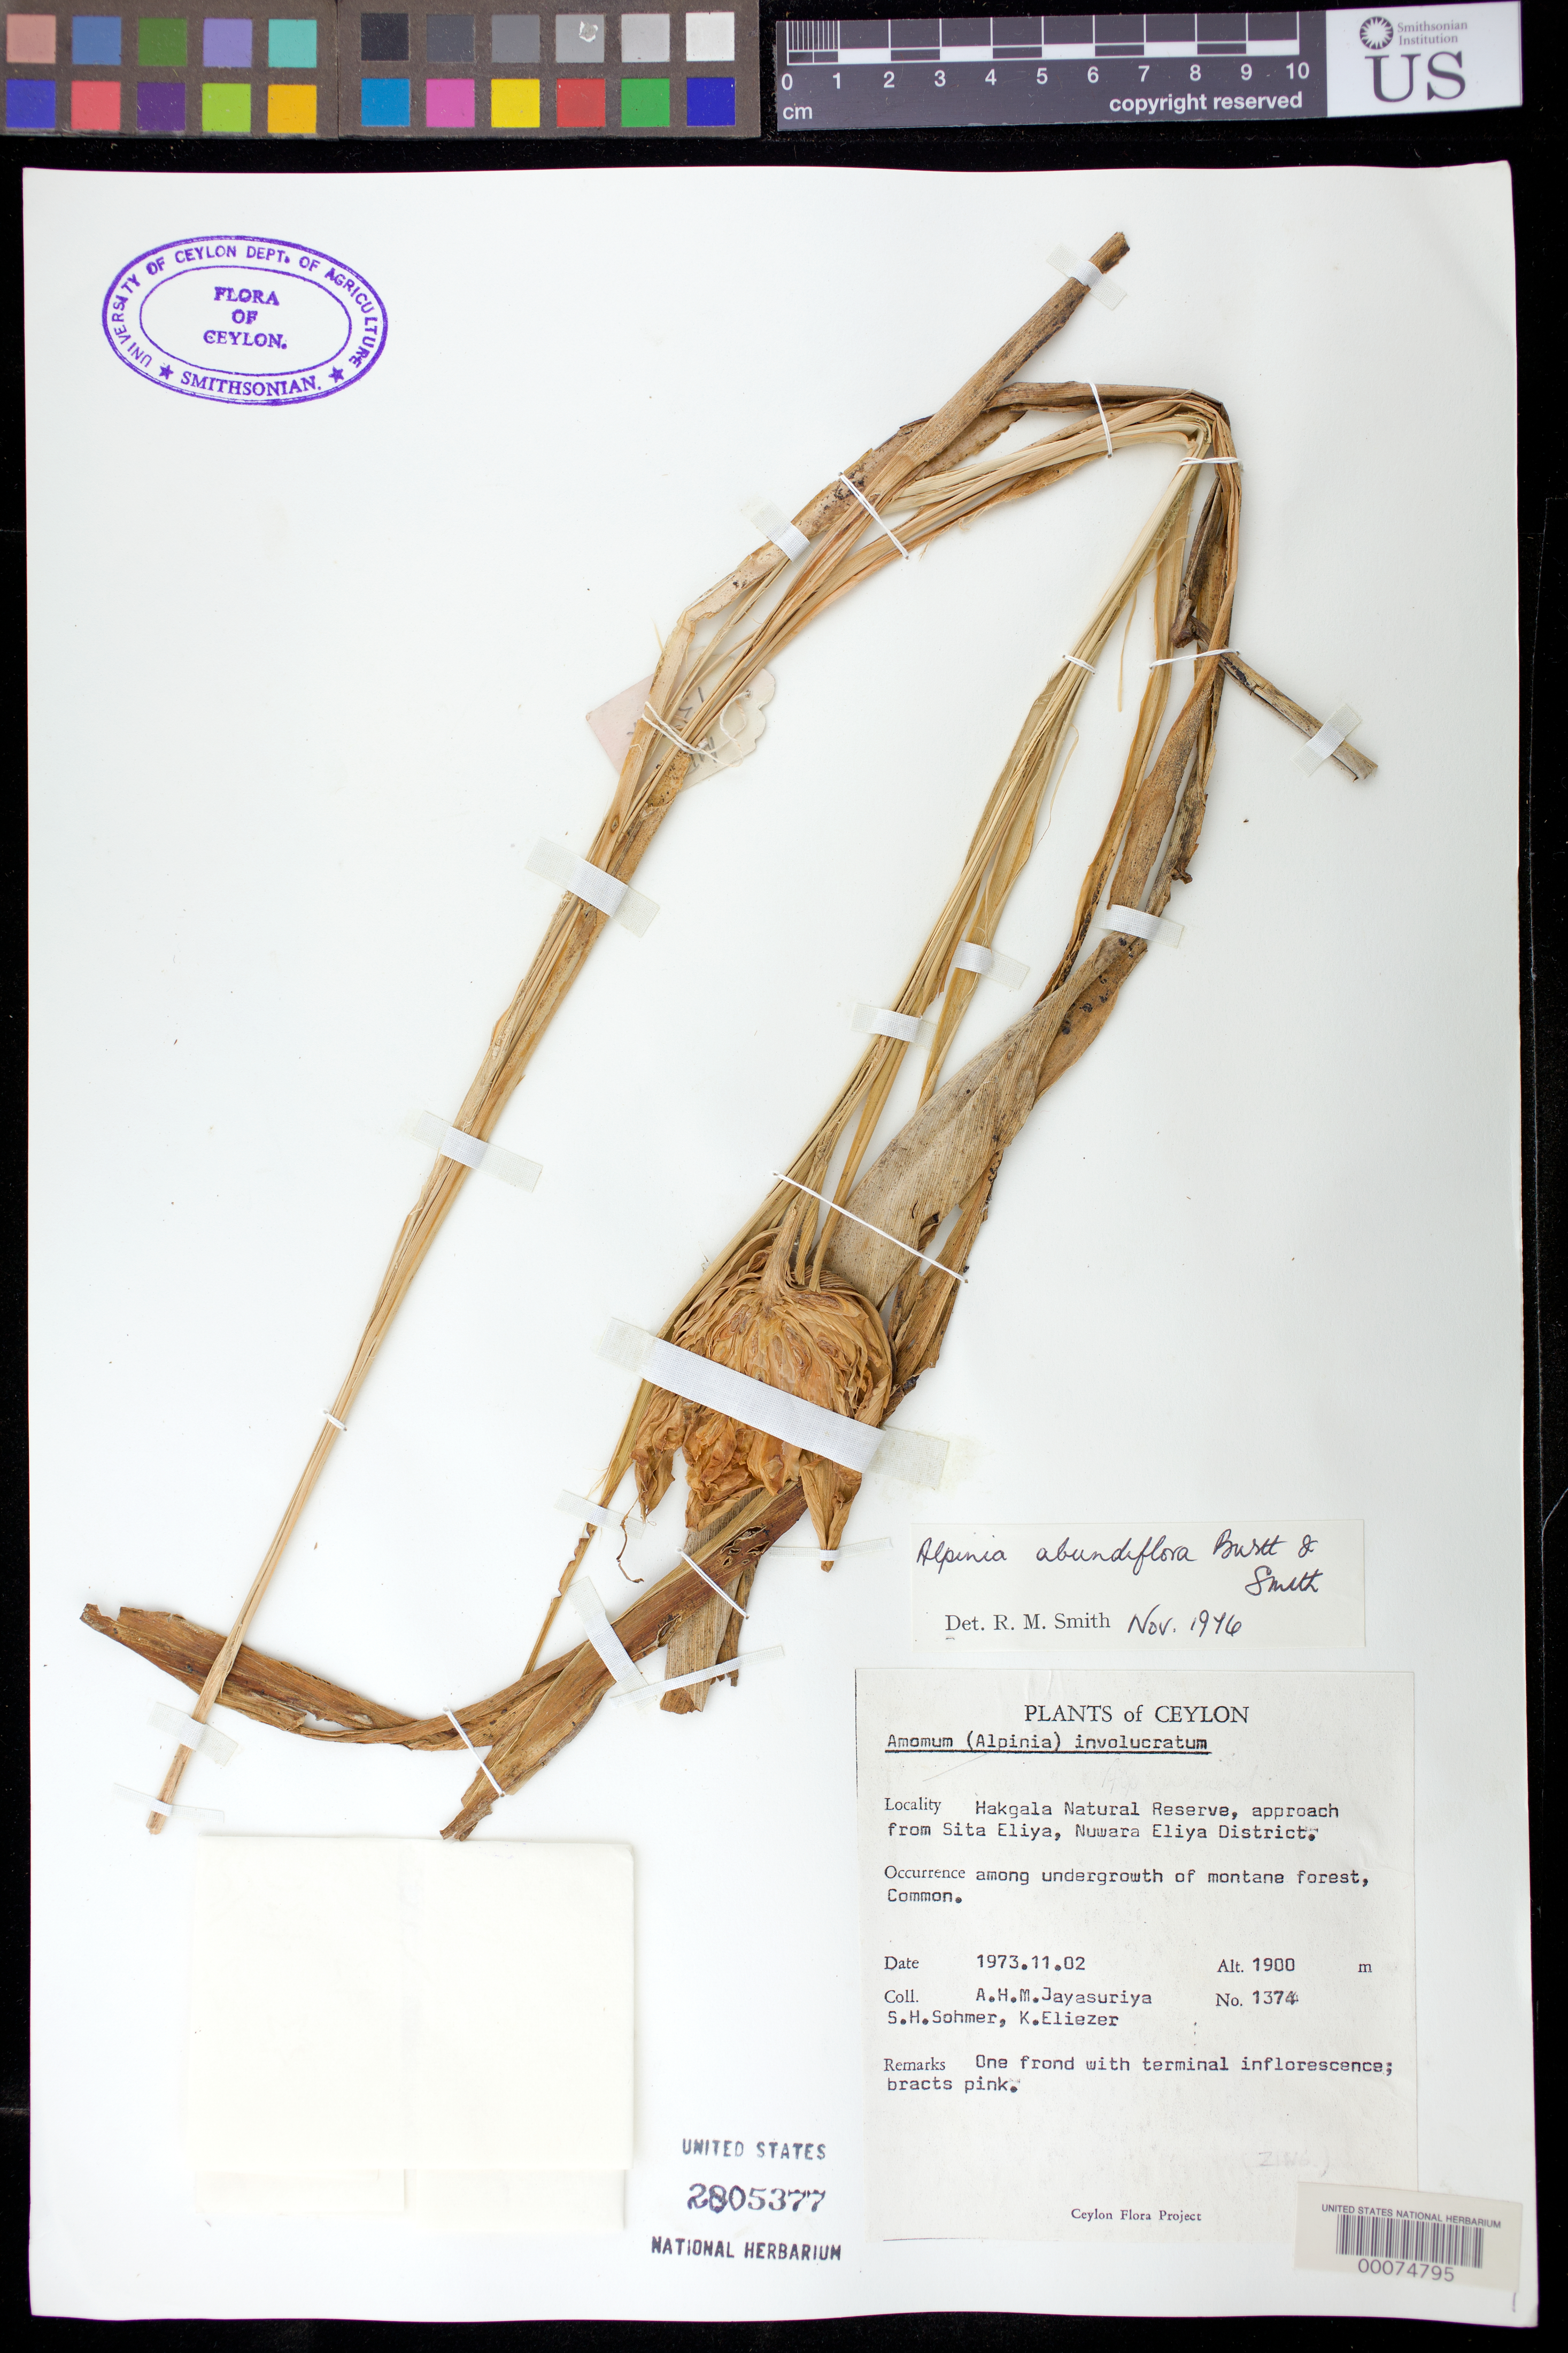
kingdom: Plantae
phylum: Tracheophyta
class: Liliopsida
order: Zingiberales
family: Zingiberaceae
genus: Alpinia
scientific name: Alpinia abundiflora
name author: Burtt & R.M. Sm.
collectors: A. H. Jayasuriya, S. H. Sohmer & K. Eliezer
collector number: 1374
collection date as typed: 11 Feb 1973 or 02 Nov 1973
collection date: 1973-02-11 or 1973-11-02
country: Sri Lanka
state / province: Central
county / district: Nuwara Eliya Dist.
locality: Hakgala natural reserve, approach from sita eliya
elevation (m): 1900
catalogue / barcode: US 2805377